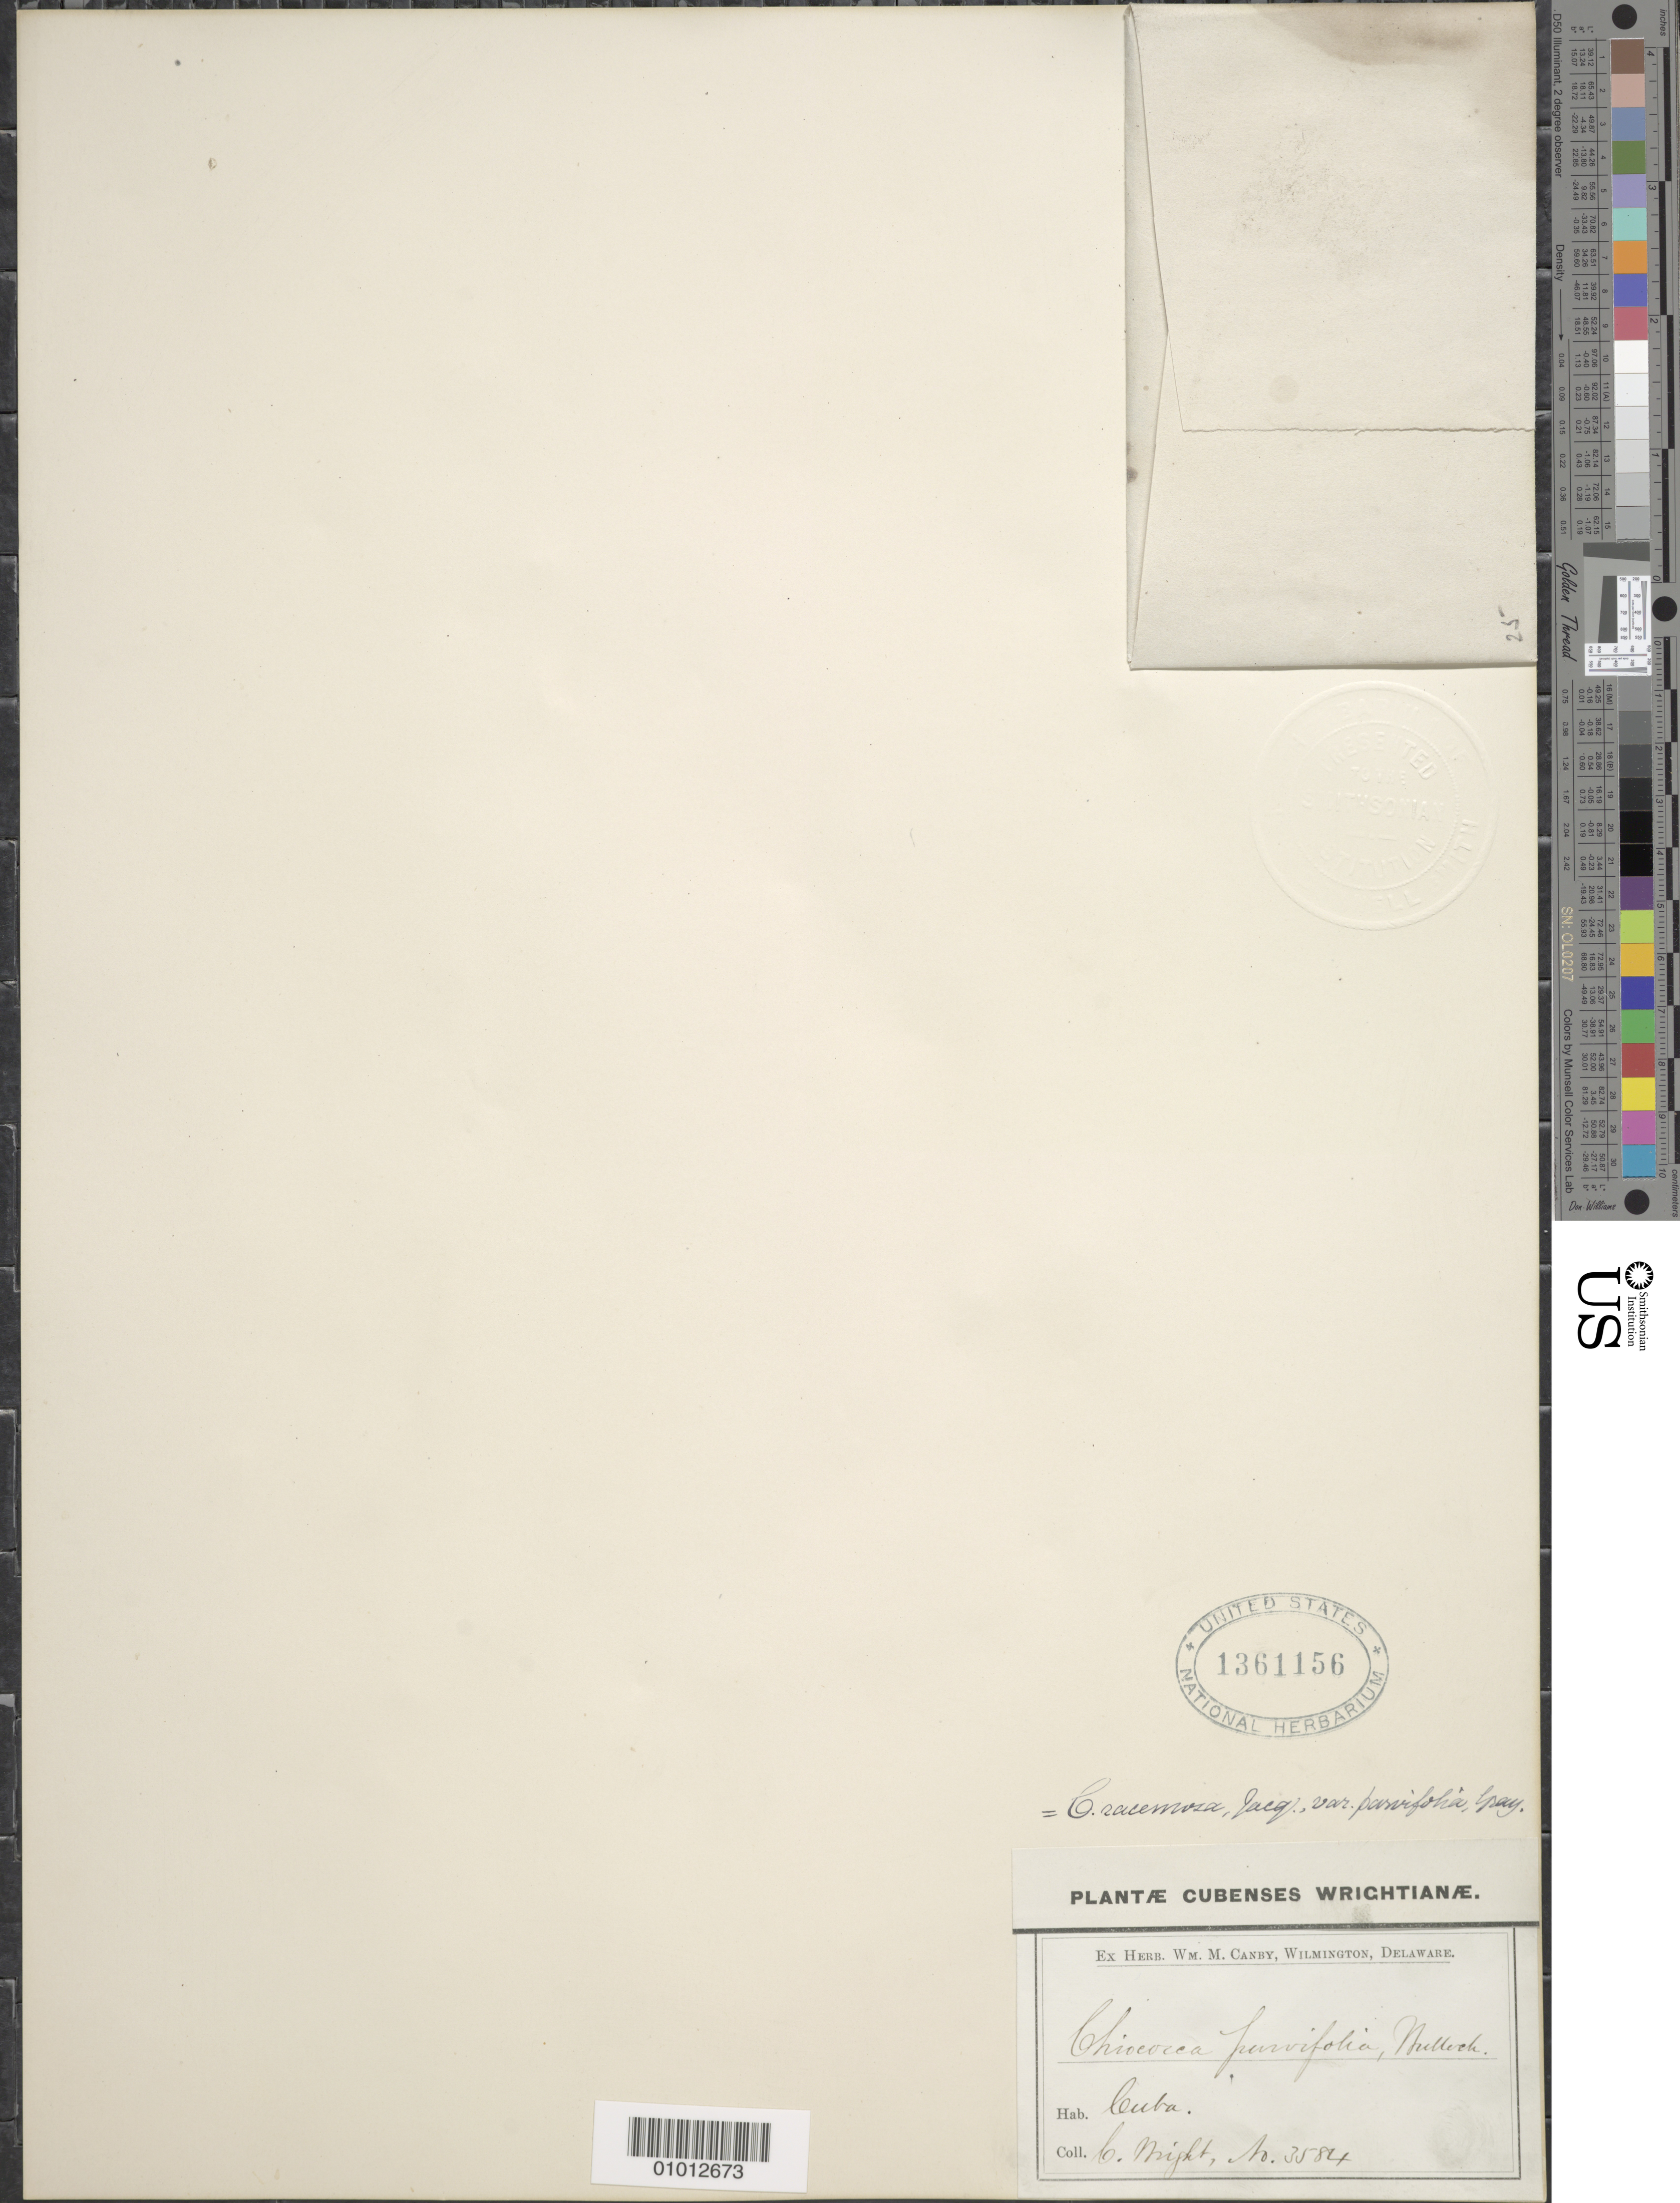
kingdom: Plantae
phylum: Tracheophyta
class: Magnoliopsida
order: Gentianales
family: Rubiaceae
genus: Chiococca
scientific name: Chiococca alba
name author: (L.) Hitchc.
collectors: C. Wright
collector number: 3584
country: Cuba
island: Cuba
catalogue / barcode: US 1361156